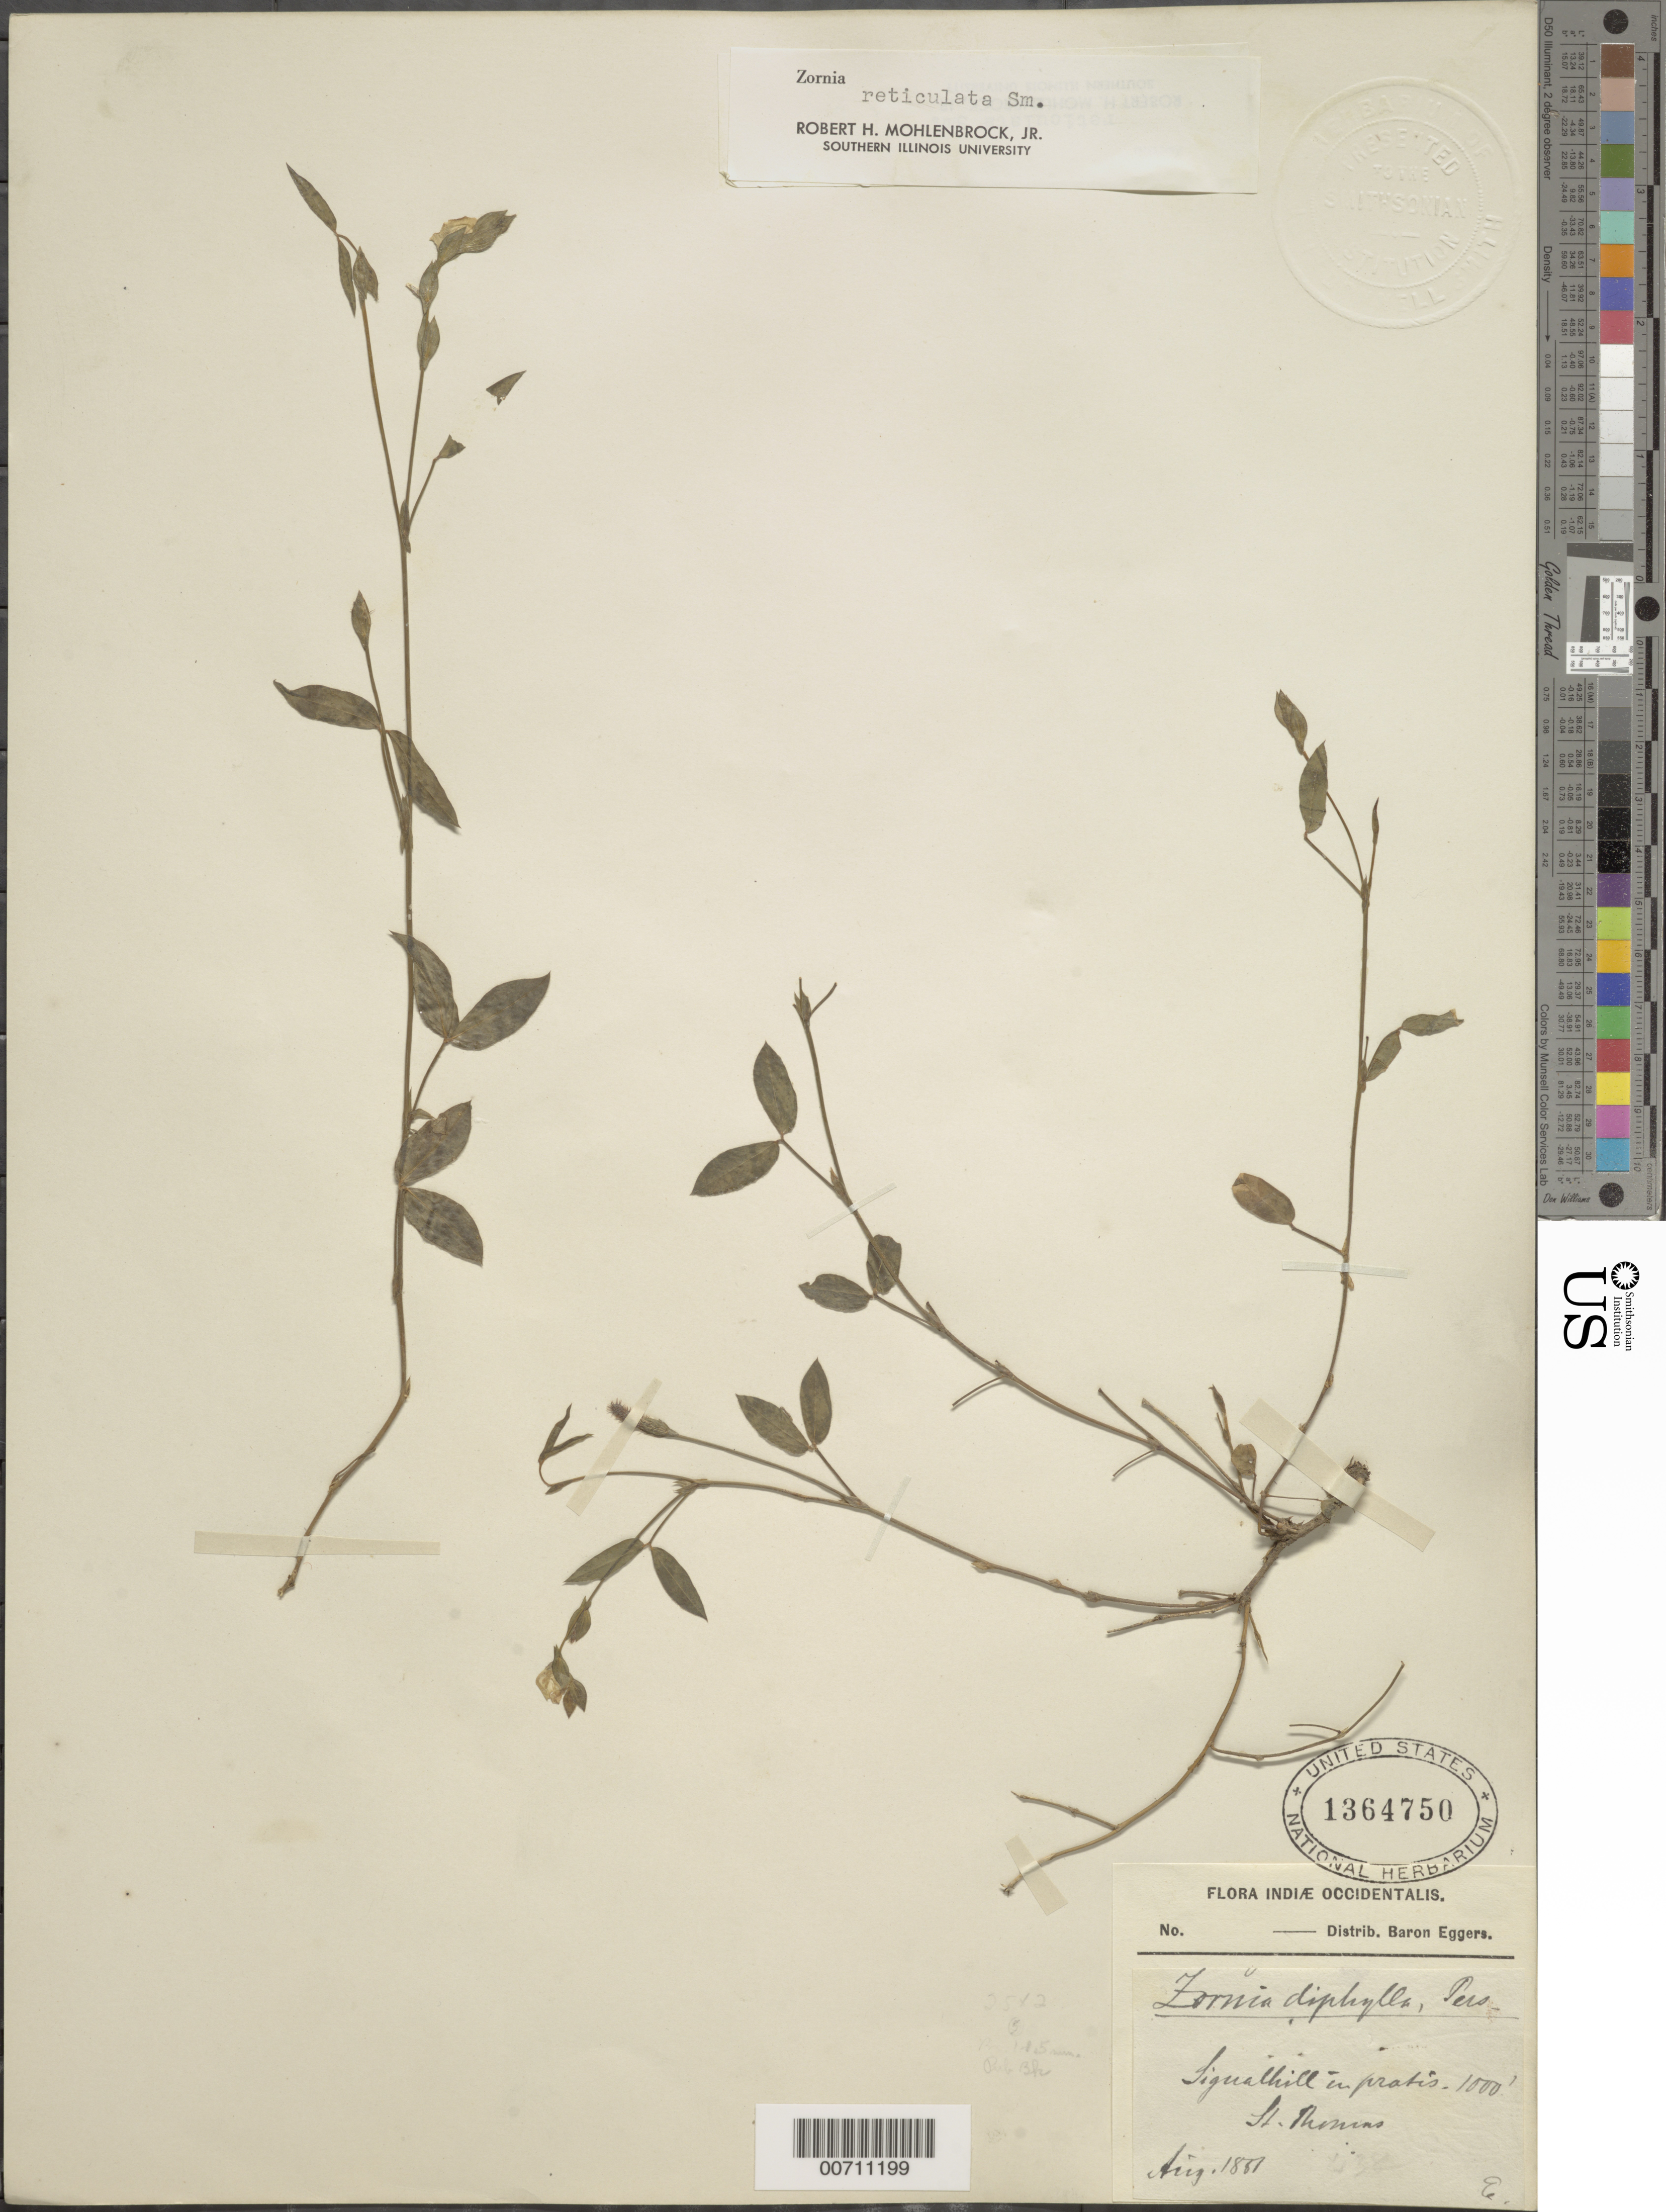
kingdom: Plantae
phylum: Tracheophyta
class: Magnoliopsida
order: Fabales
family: Fabaceae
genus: Zornia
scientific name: Zornia reticulata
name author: Sm.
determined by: Mohlenbrock, Robert H., Jr.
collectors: H. F. A. von Eggers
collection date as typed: Aug 1881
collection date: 1881-08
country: U.S. Virgin Islands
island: St. Thomas Island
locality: Signalhill, in pratis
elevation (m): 305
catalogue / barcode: US 1364750